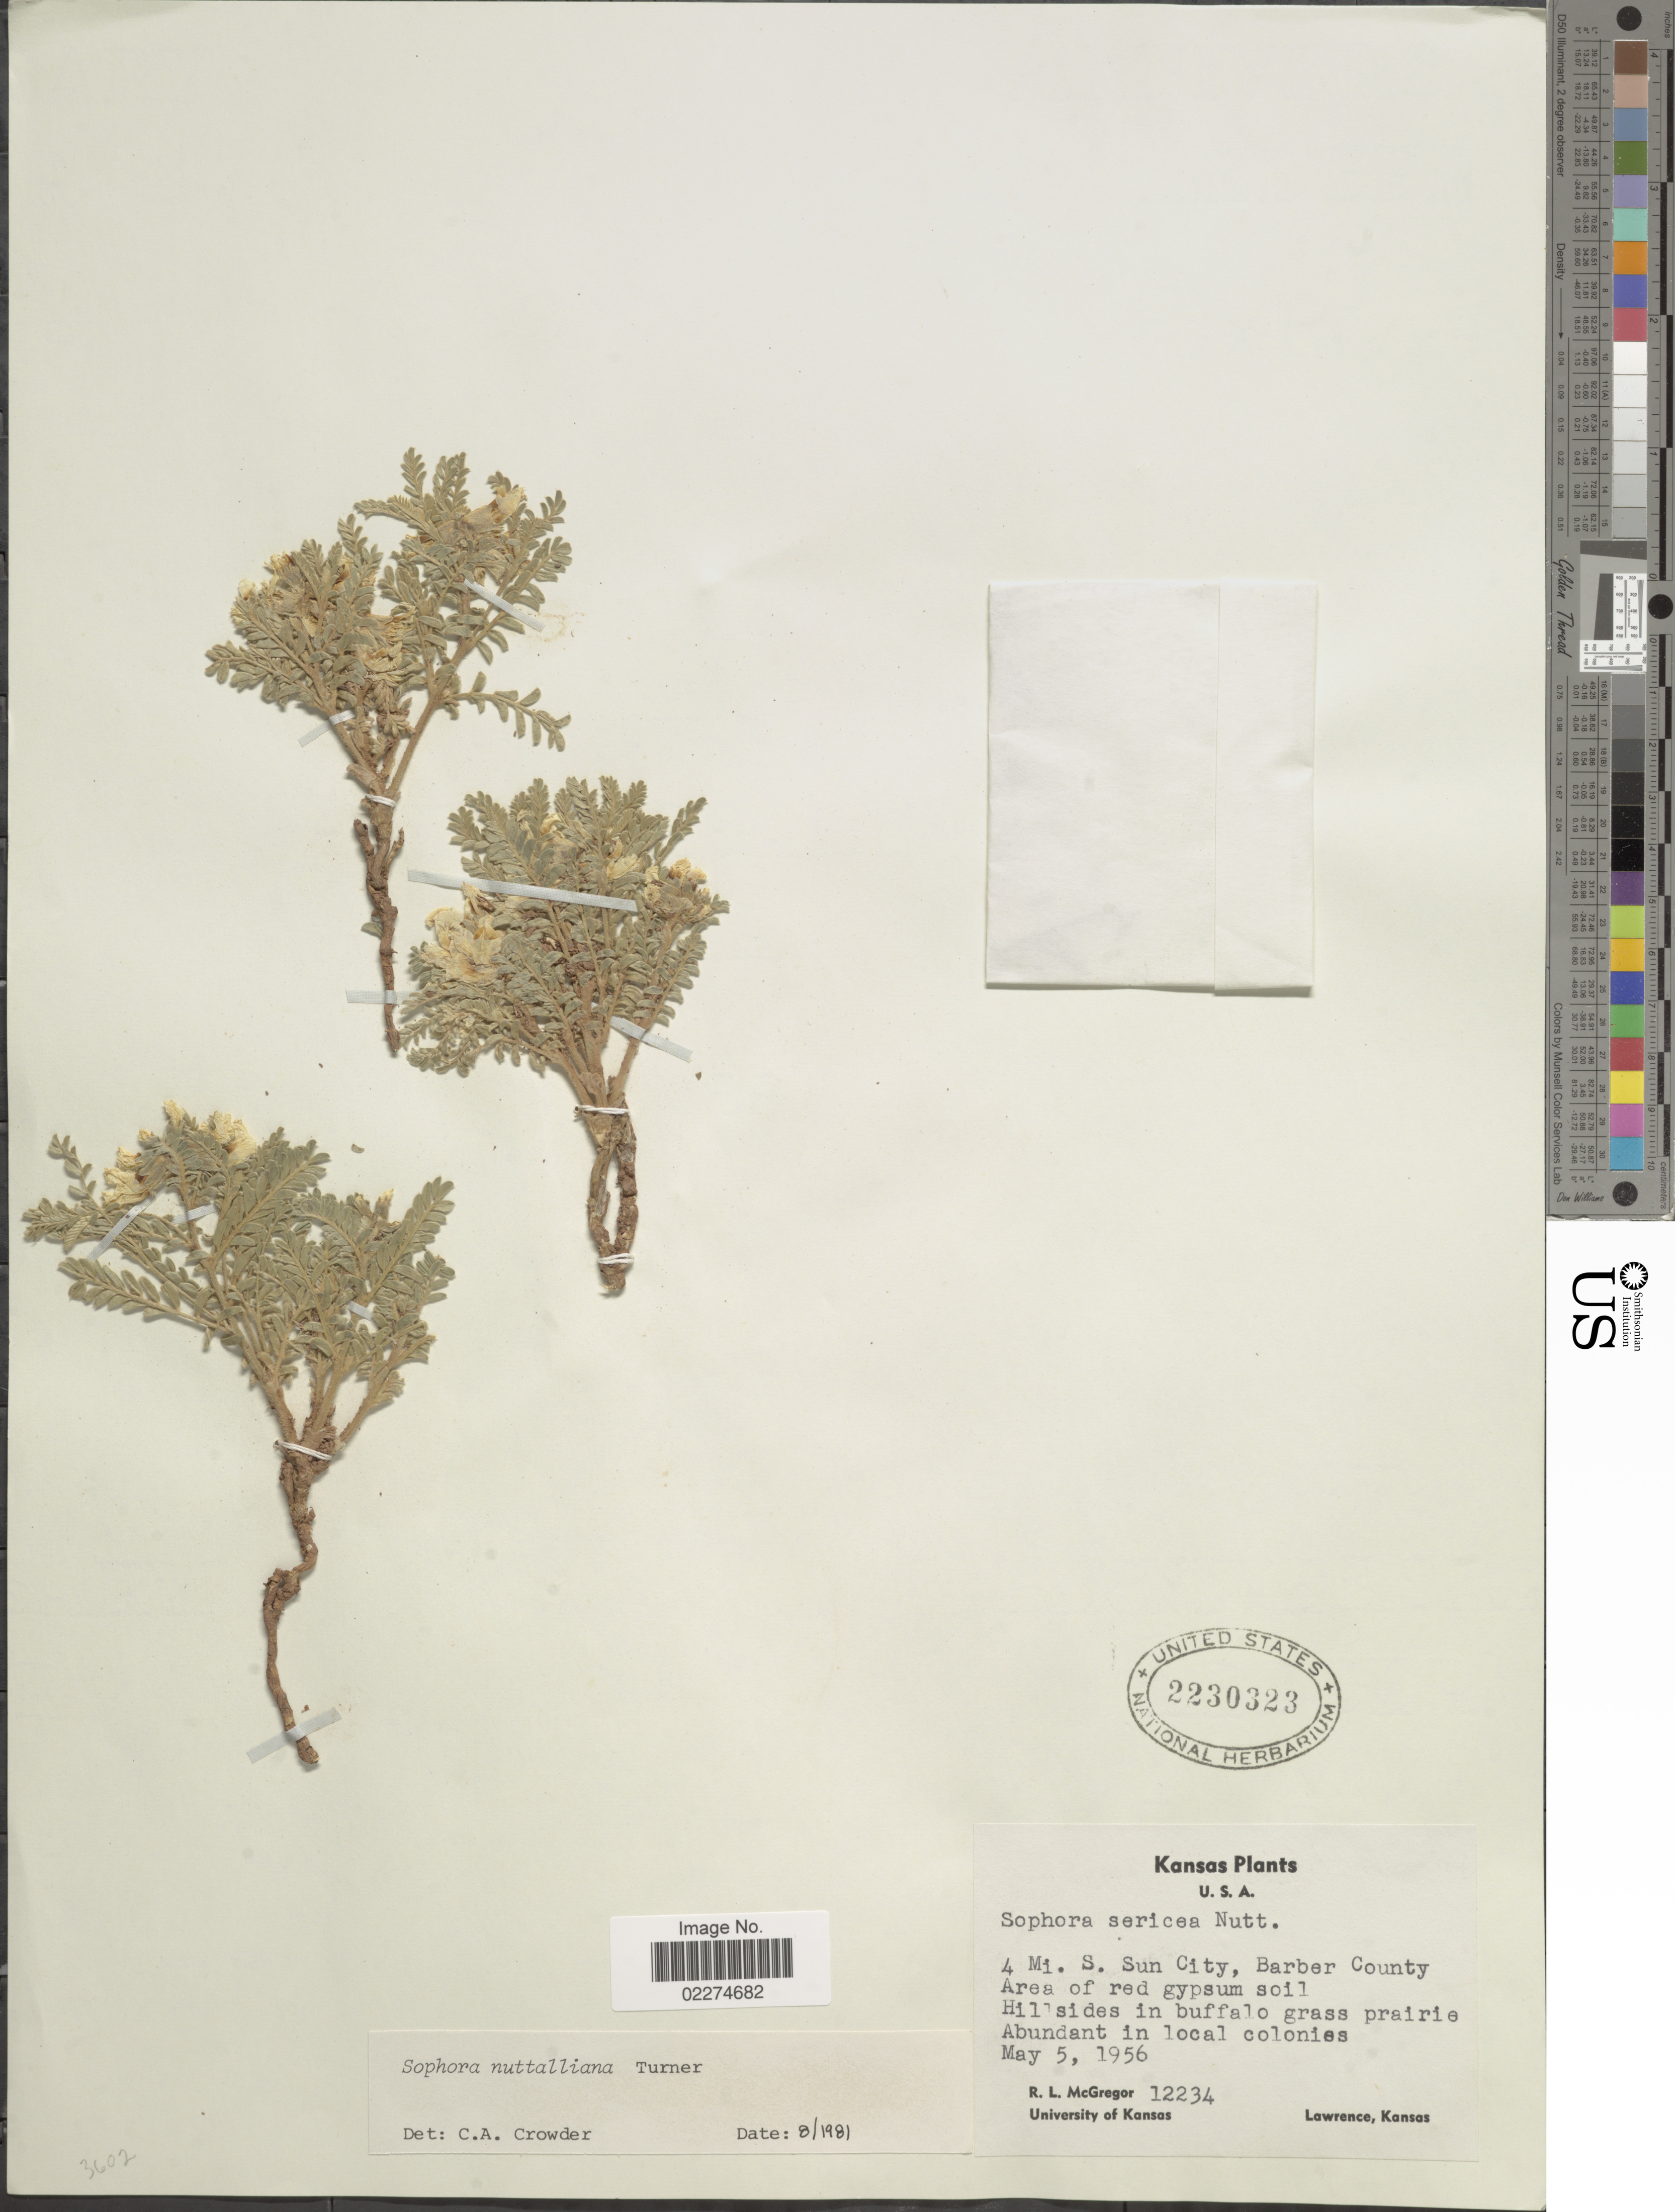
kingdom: Plantae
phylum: Tracheophyta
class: Magnoliopsida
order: Fabales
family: Fabaceae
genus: Sophora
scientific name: Sophora nuttalliana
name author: B.L. Turner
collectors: R. McGregor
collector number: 12234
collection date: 1956-05-05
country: United States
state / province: Kansas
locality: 4 Mi. S. of Sun City, Barber County, Area of red gypsum soil, Lawrence Kansas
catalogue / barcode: US 2230323